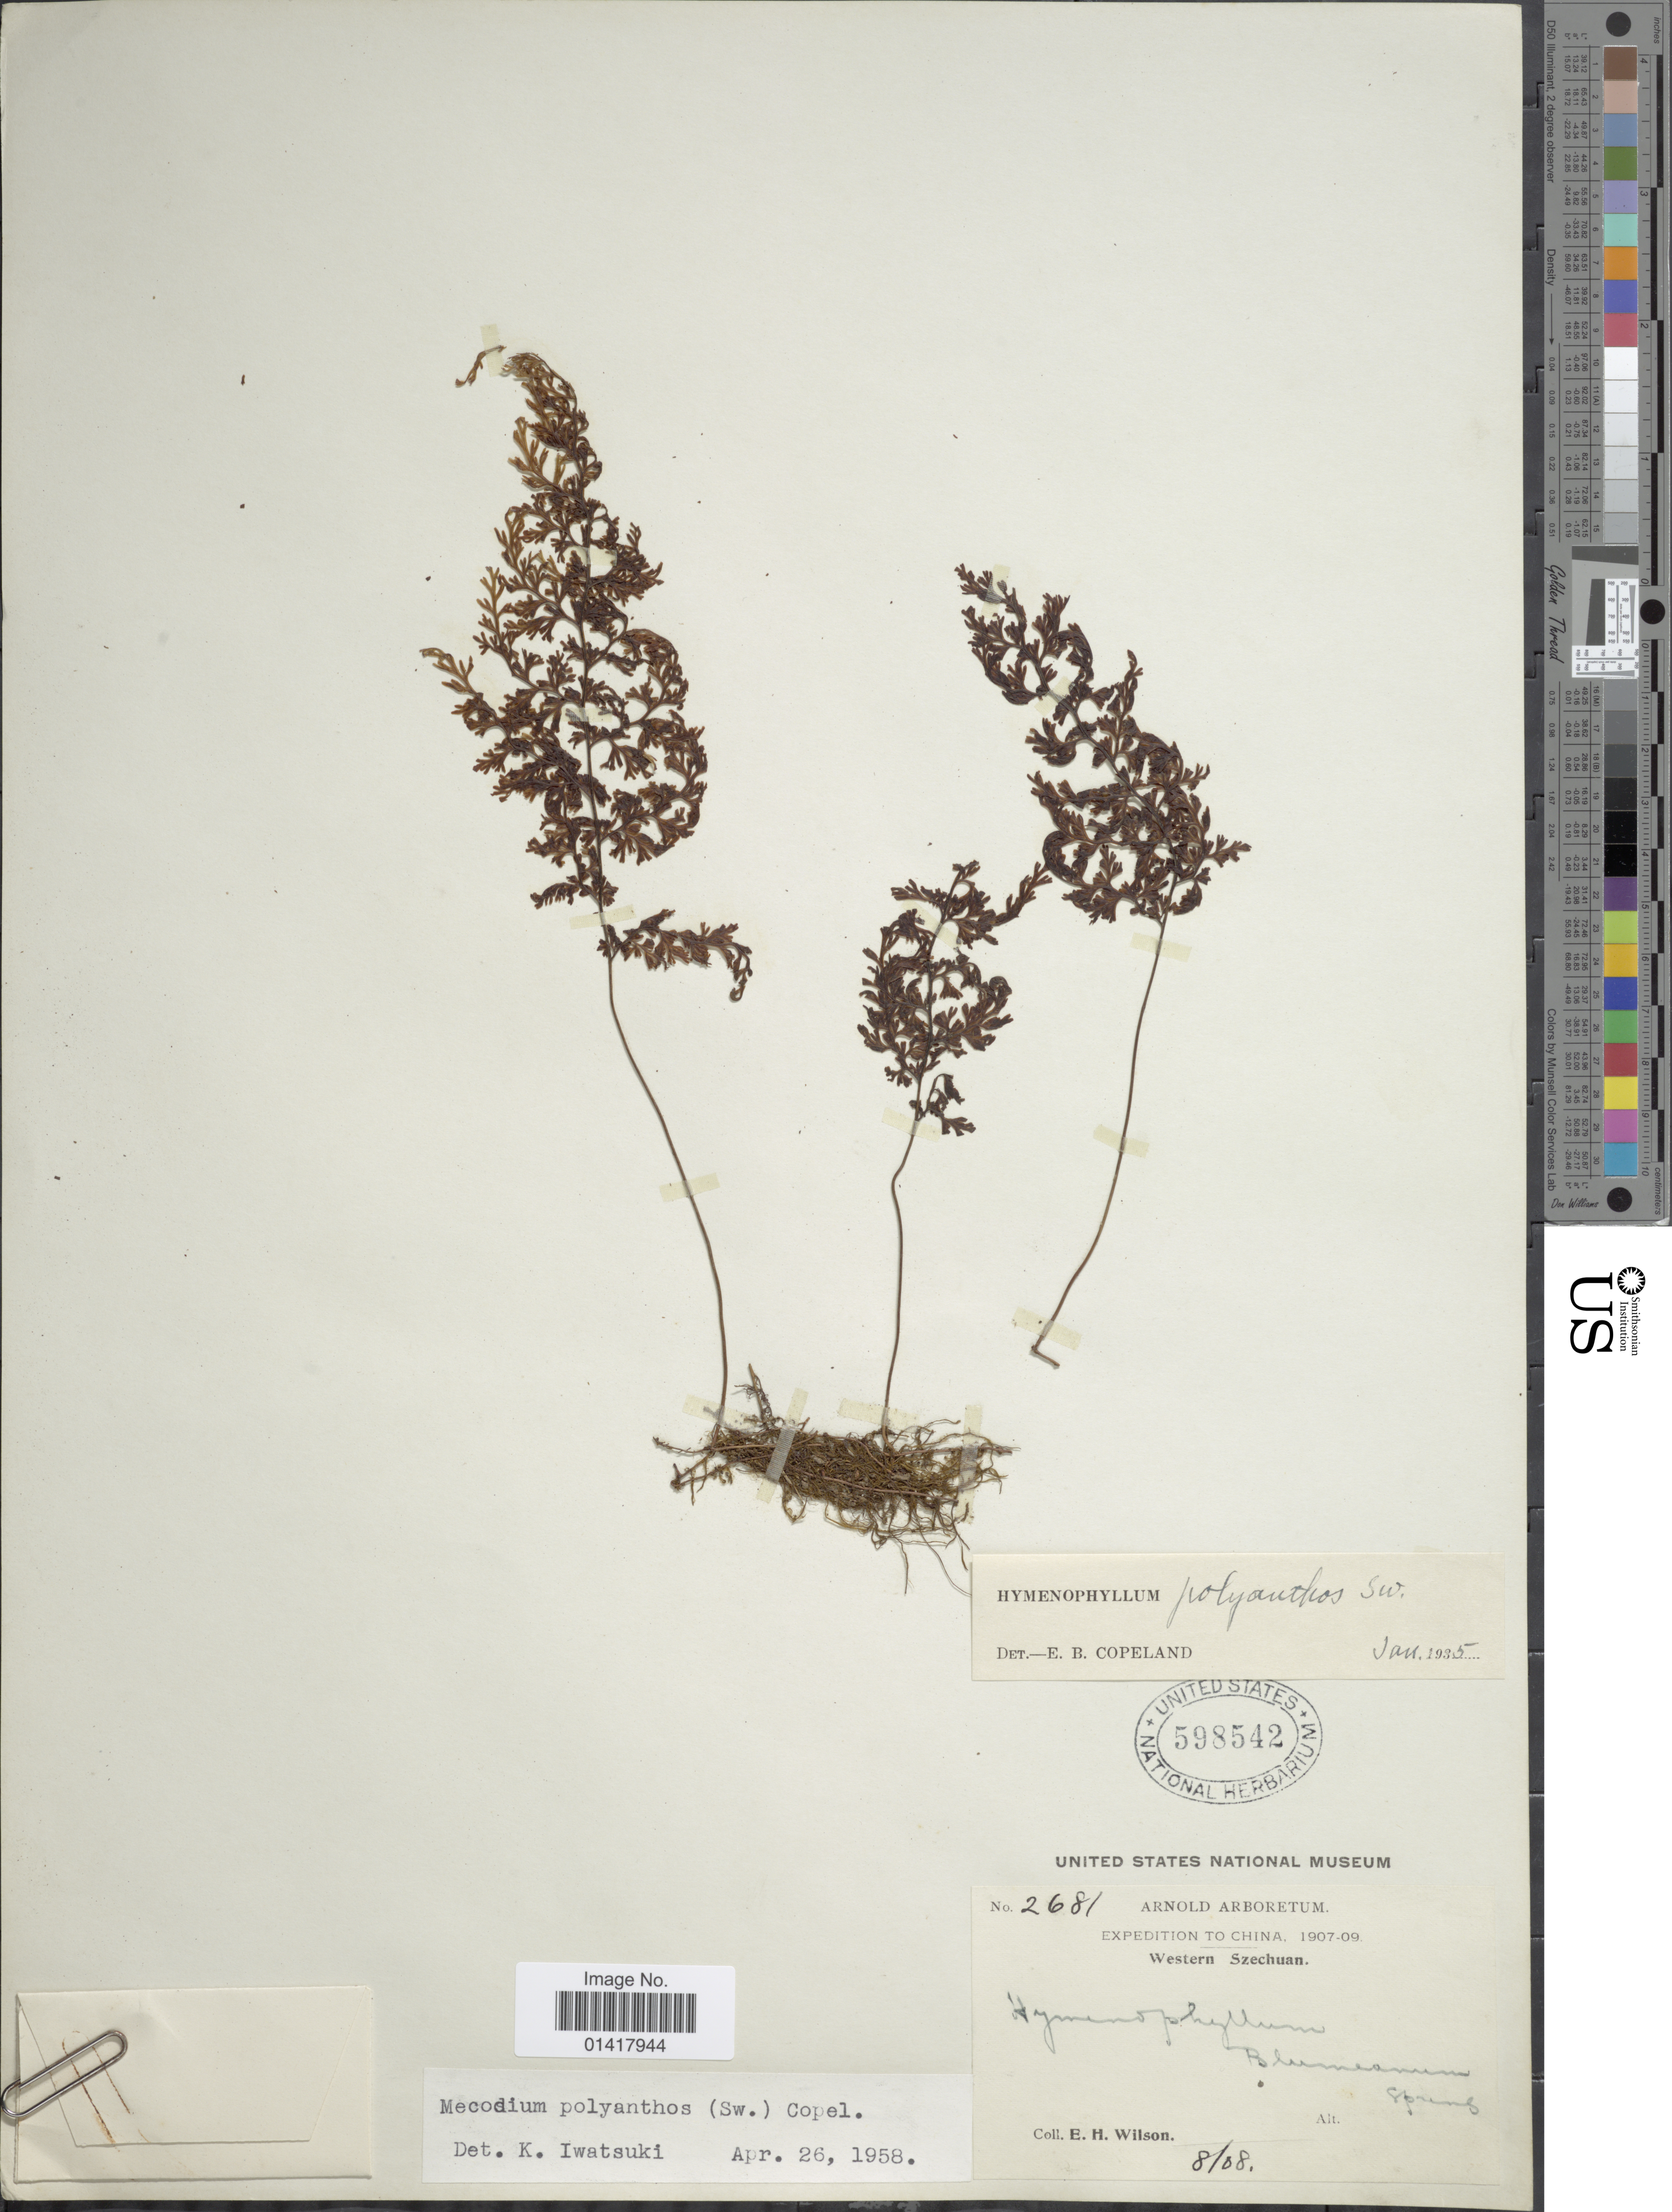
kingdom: Plantae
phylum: Tracheophyta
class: Polypodiopsida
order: Hymenophyllales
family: Hymenophyllaceae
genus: Hymenophyllum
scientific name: Hymenophyllum polyanthos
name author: (Sw.) Sw.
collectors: E. Wilson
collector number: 2681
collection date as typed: Transcribed d/m/y: /8/8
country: China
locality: Western Szechuan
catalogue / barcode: US 598542